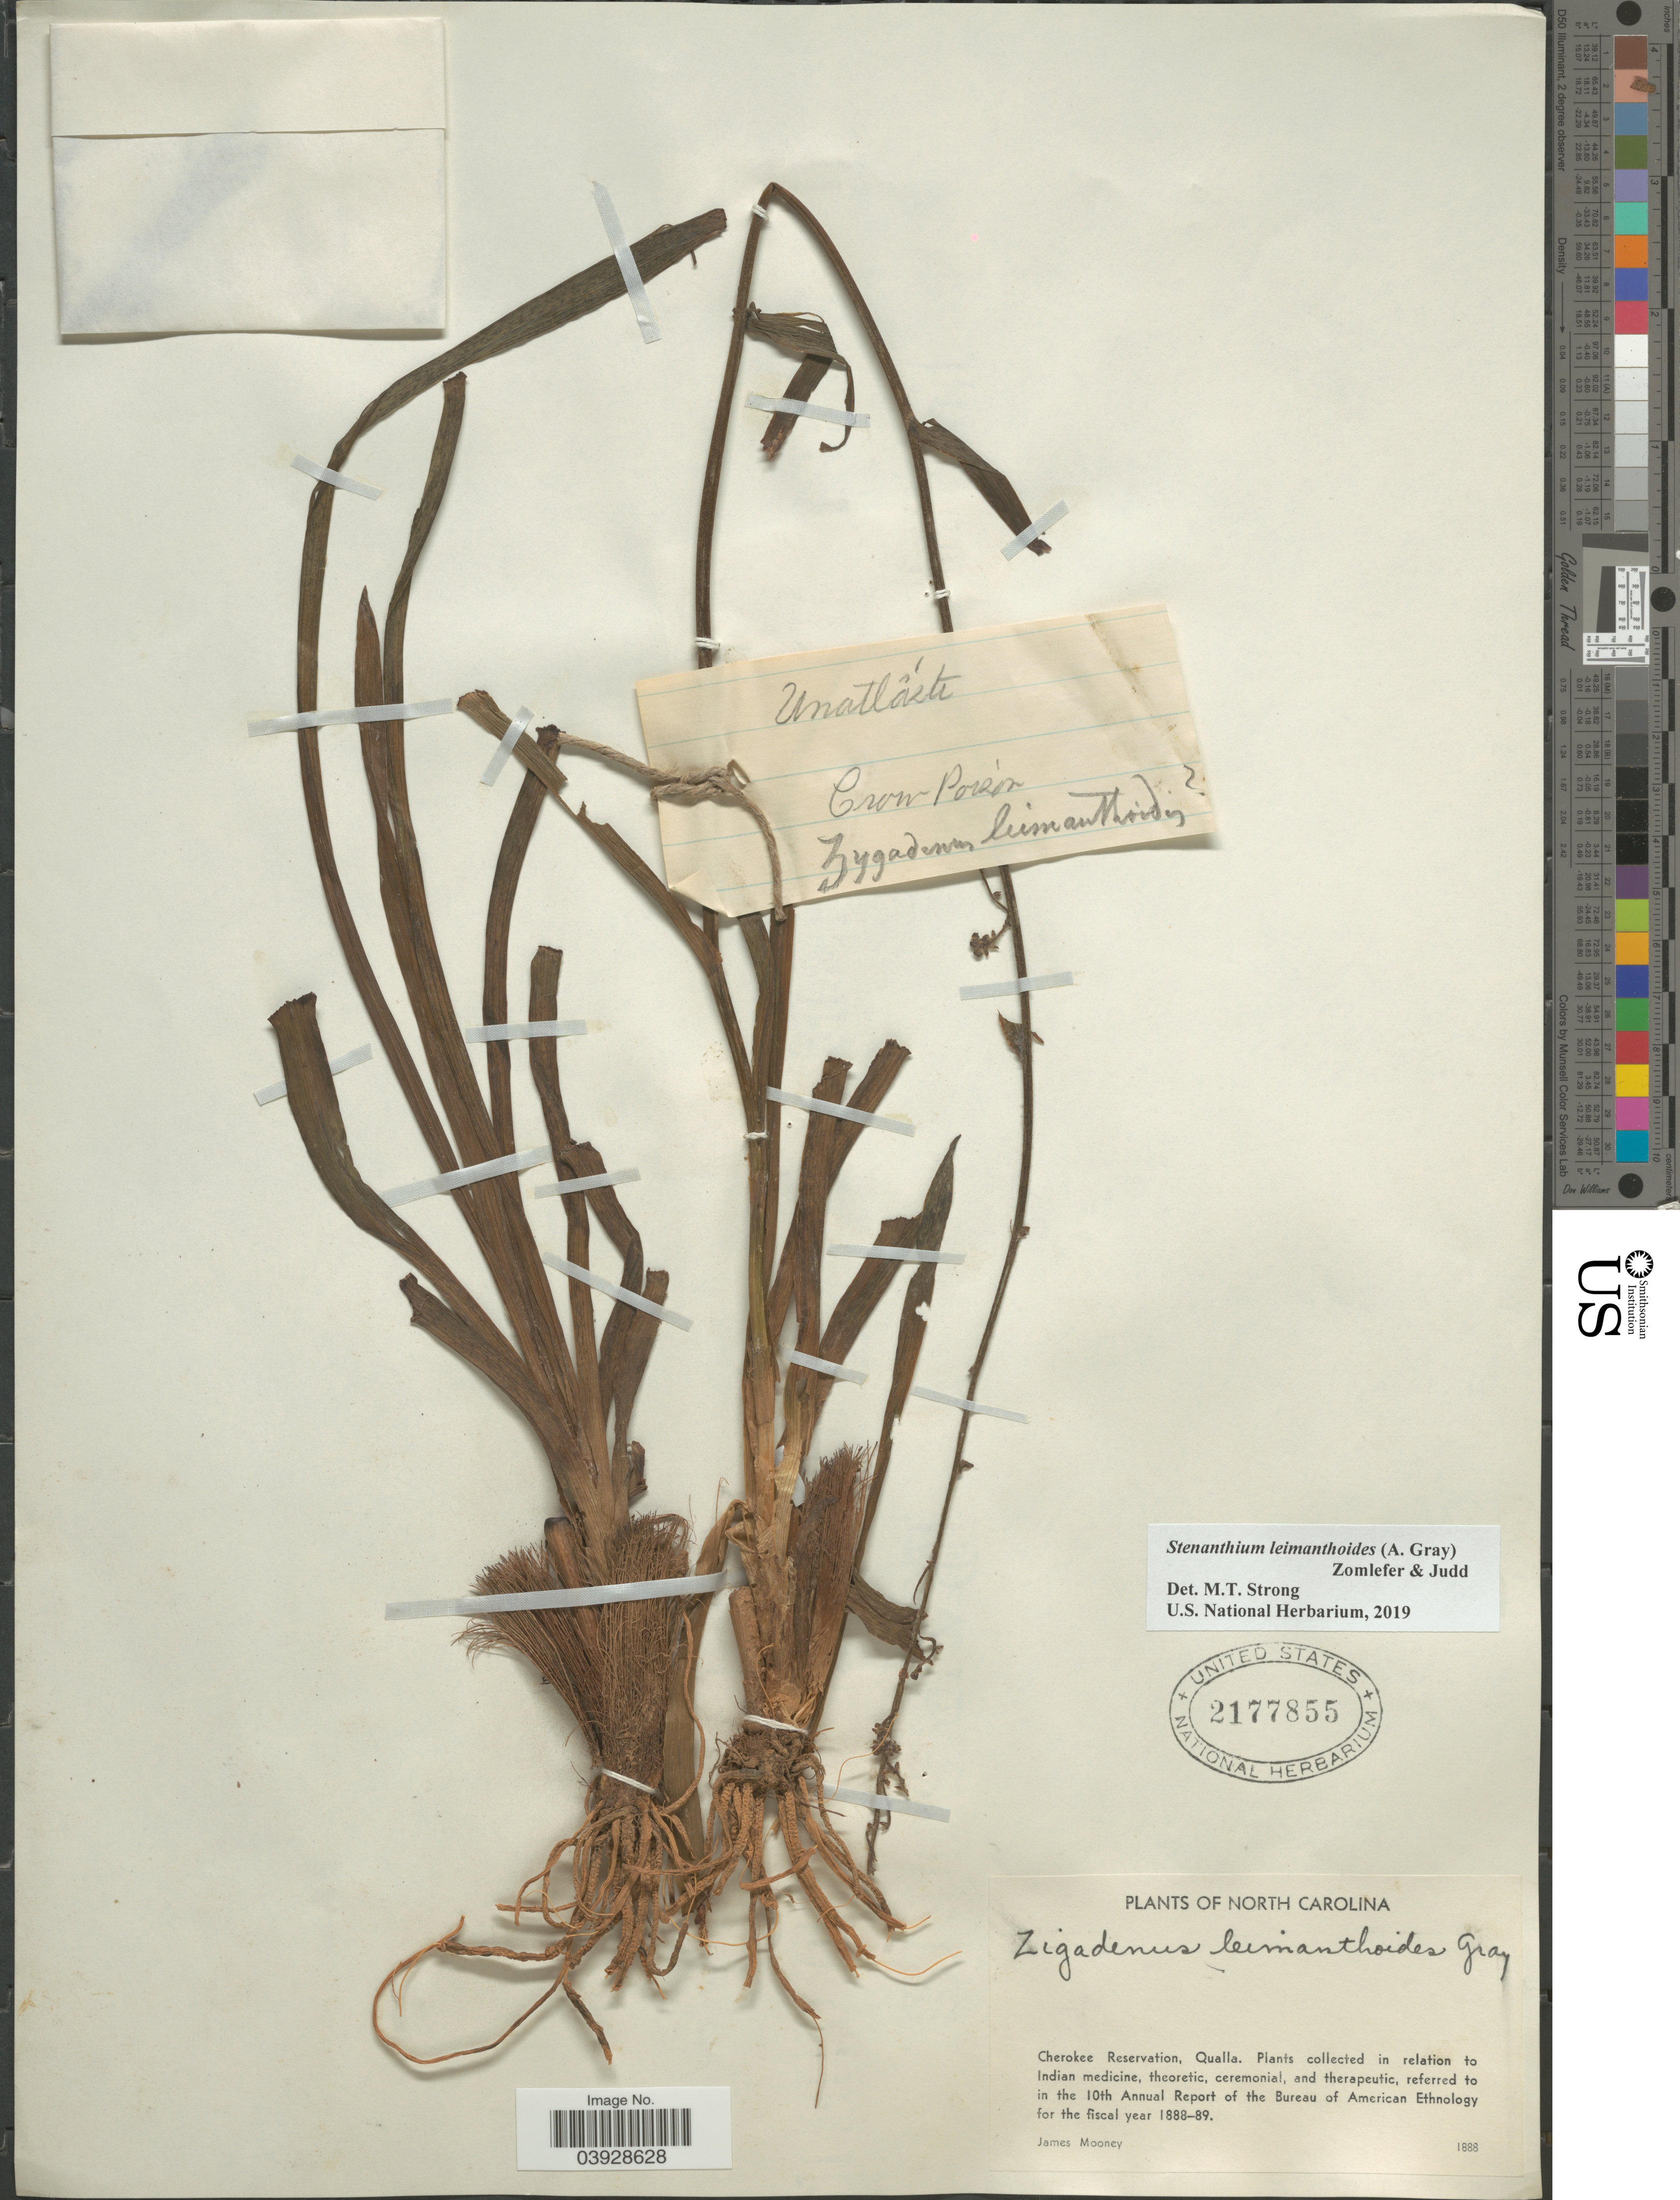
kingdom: Plantae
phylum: Tracheophyta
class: Liliopsida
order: Liliales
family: Melanthiaceae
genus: Stenanthium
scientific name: Stenanthium leimanthoides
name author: (A. Gray) Zomlefer & Judd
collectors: J. Mooney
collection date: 1888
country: United States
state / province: North Carolina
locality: Cherokee Reservation, Qualla.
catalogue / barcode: US 2177855